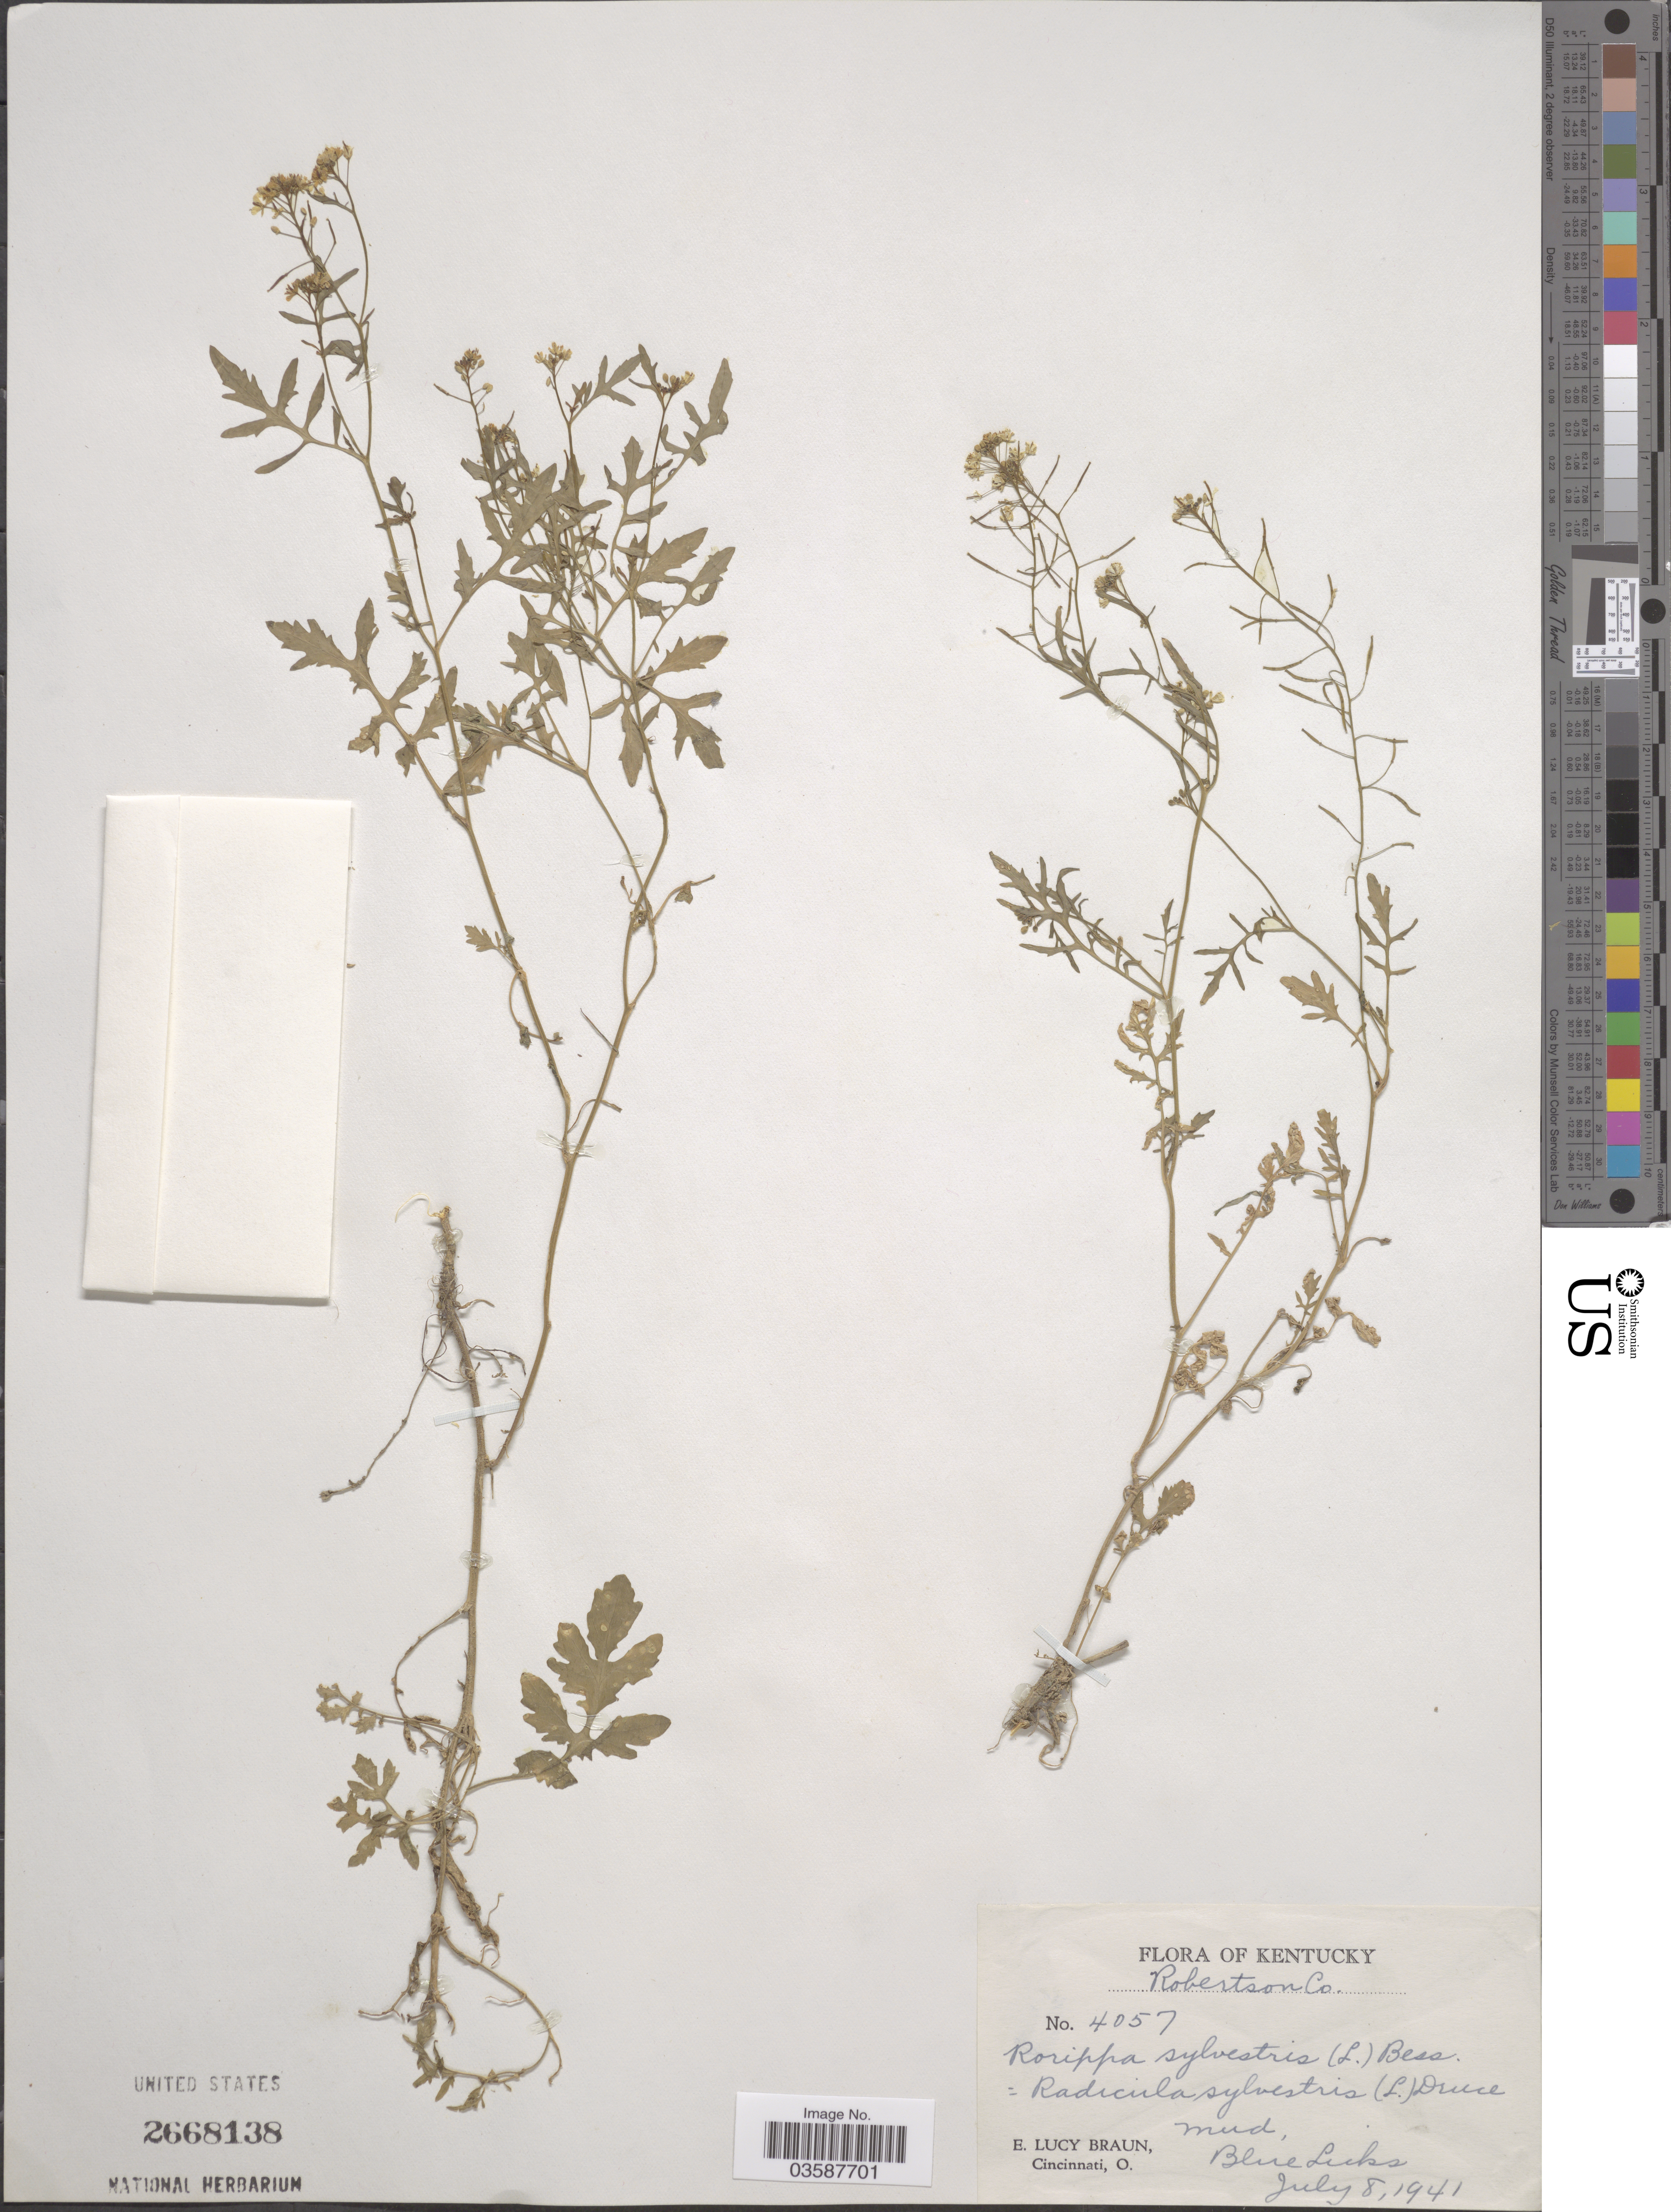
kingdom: Plantae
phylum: Tracheophyta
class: Magnoliopsida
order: Brassicales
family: Brassicaceae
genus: Rorippa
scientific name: Rorippa sylvestris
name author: (L.) Besser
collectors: E. L. Braun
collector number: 4057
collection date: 1941-07-08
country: United States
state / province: Kentucky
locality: Robertson Co. Blue Licks.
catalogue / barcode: US 2668138